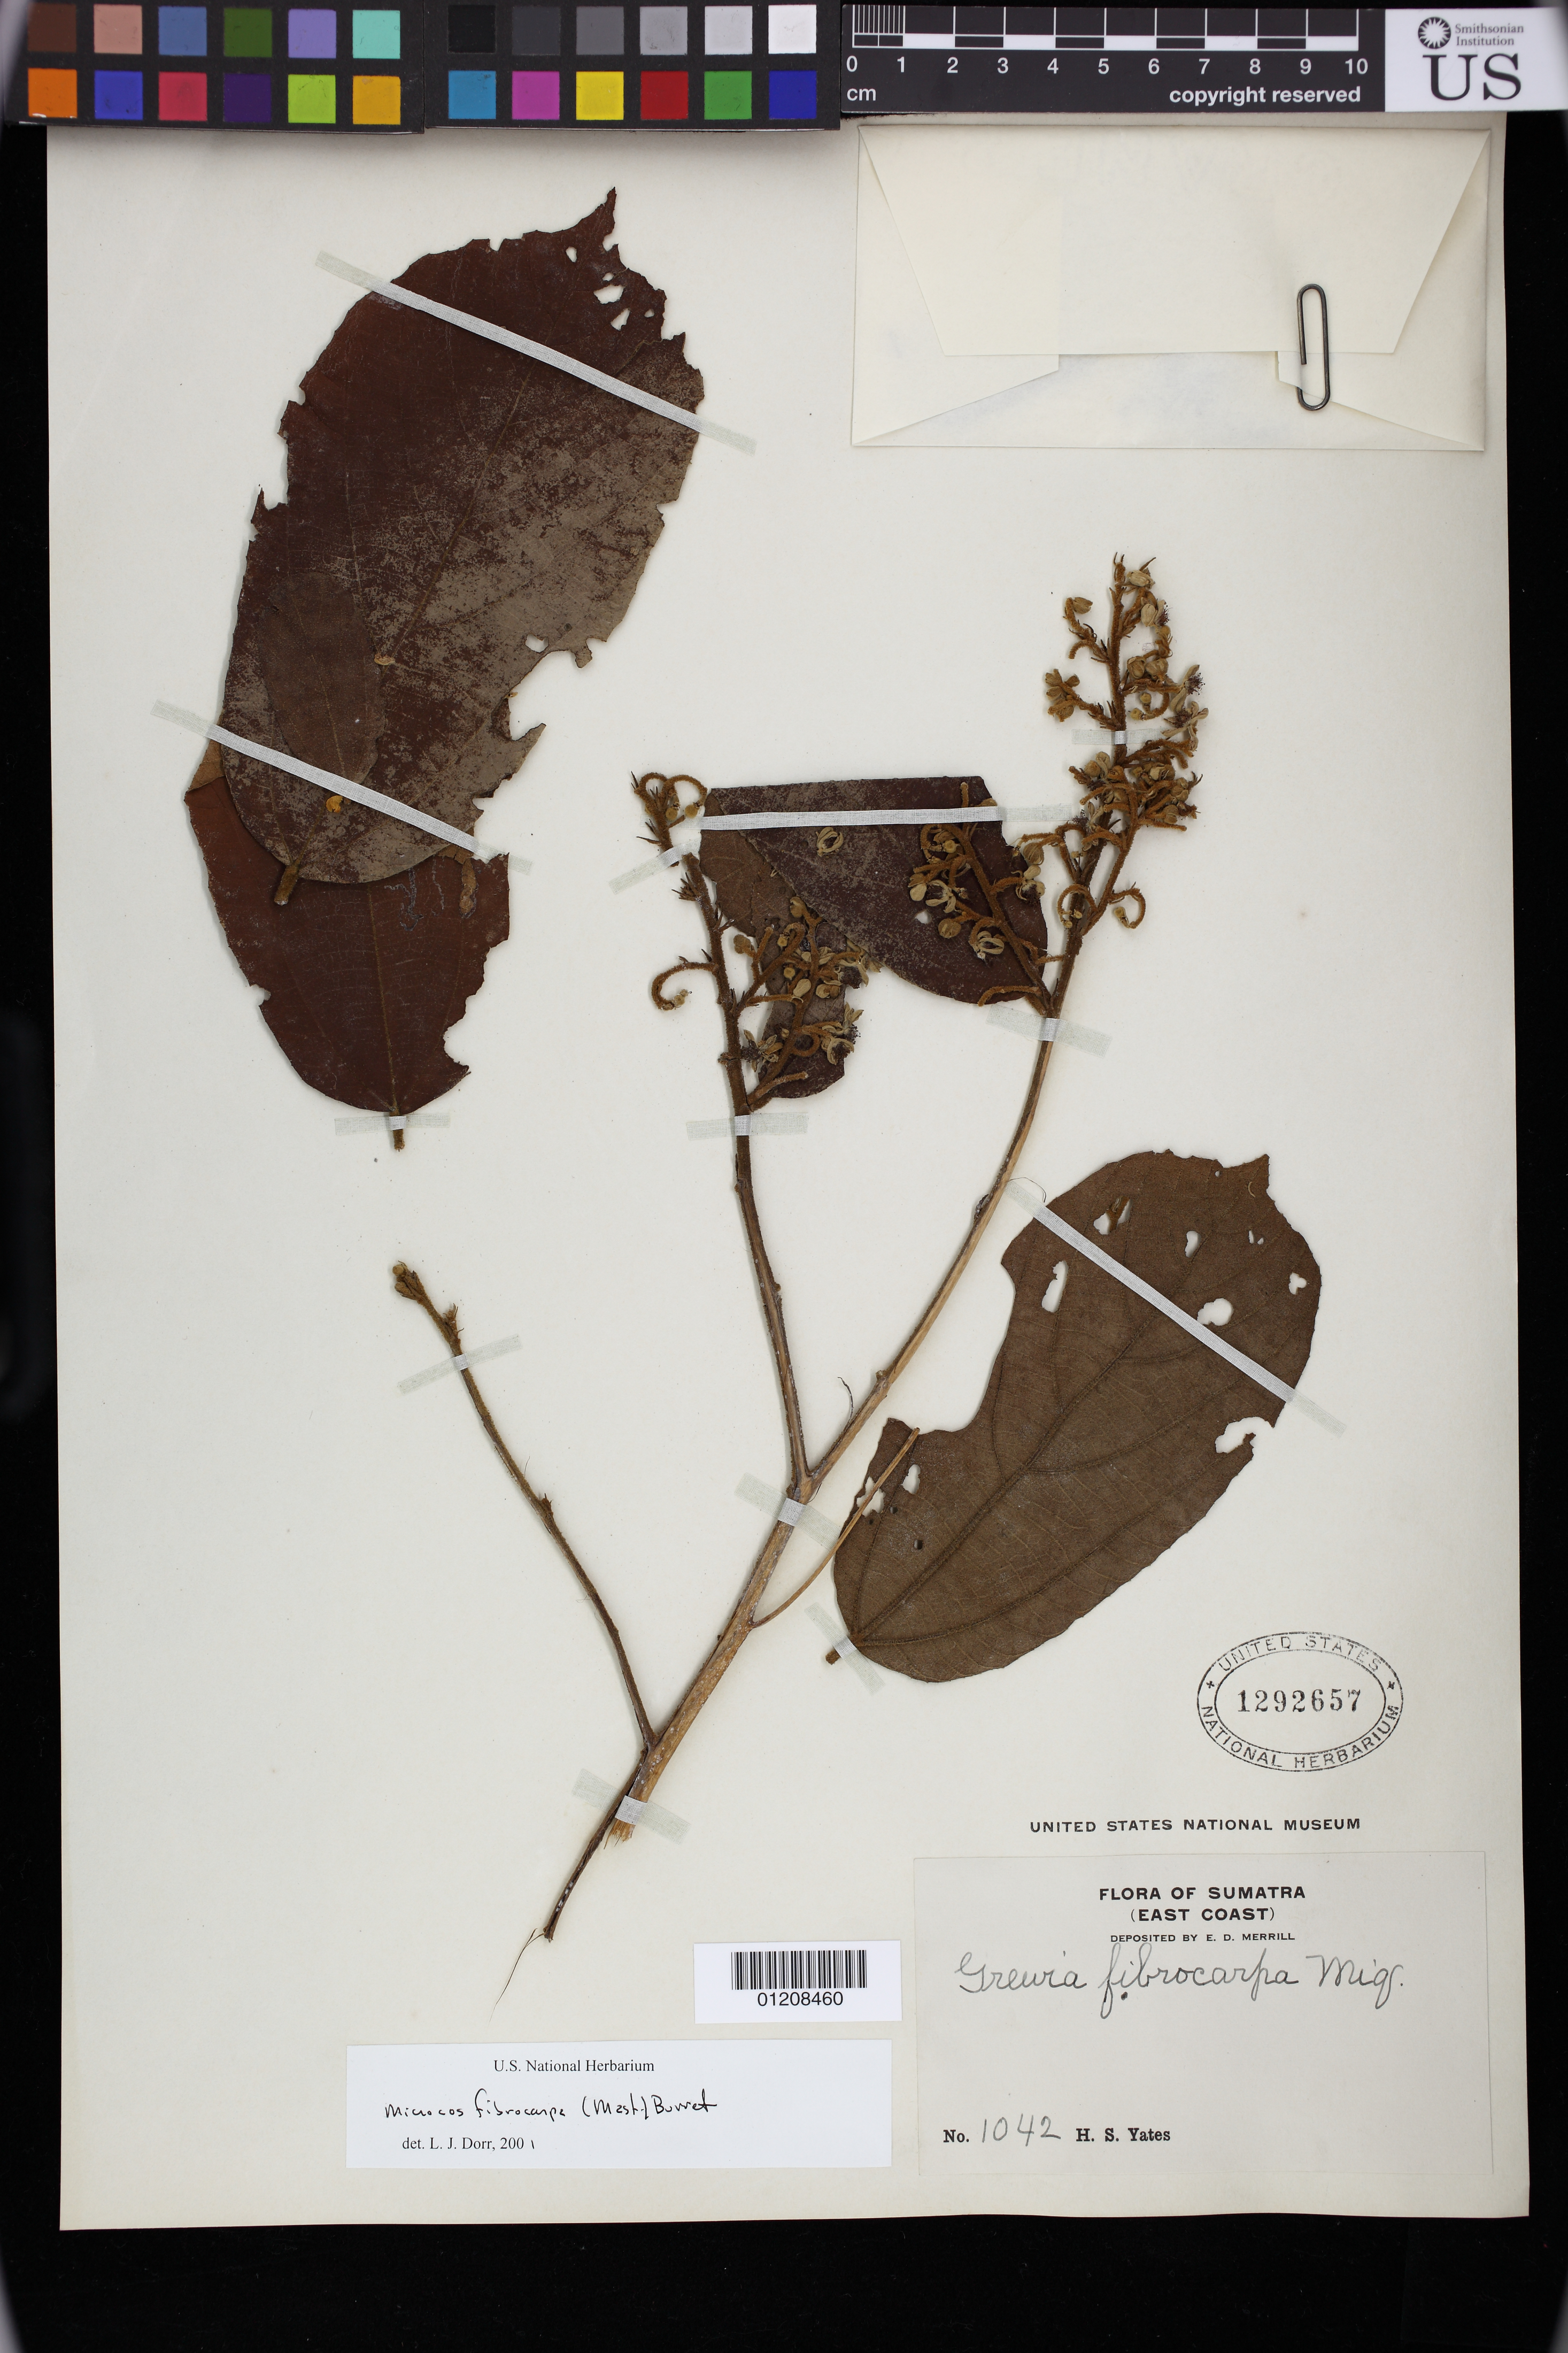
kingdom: Plantae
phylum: Tracheophyta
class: Magnoliopsida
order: Malvales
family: Malvaceae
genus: Microcos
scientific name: Microcos fibrocarpa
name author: Burret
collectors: H. S. Yates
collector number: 1042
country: Indonesia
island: Sumatra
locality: Sumatra (east coast).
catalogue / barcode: US 1292657